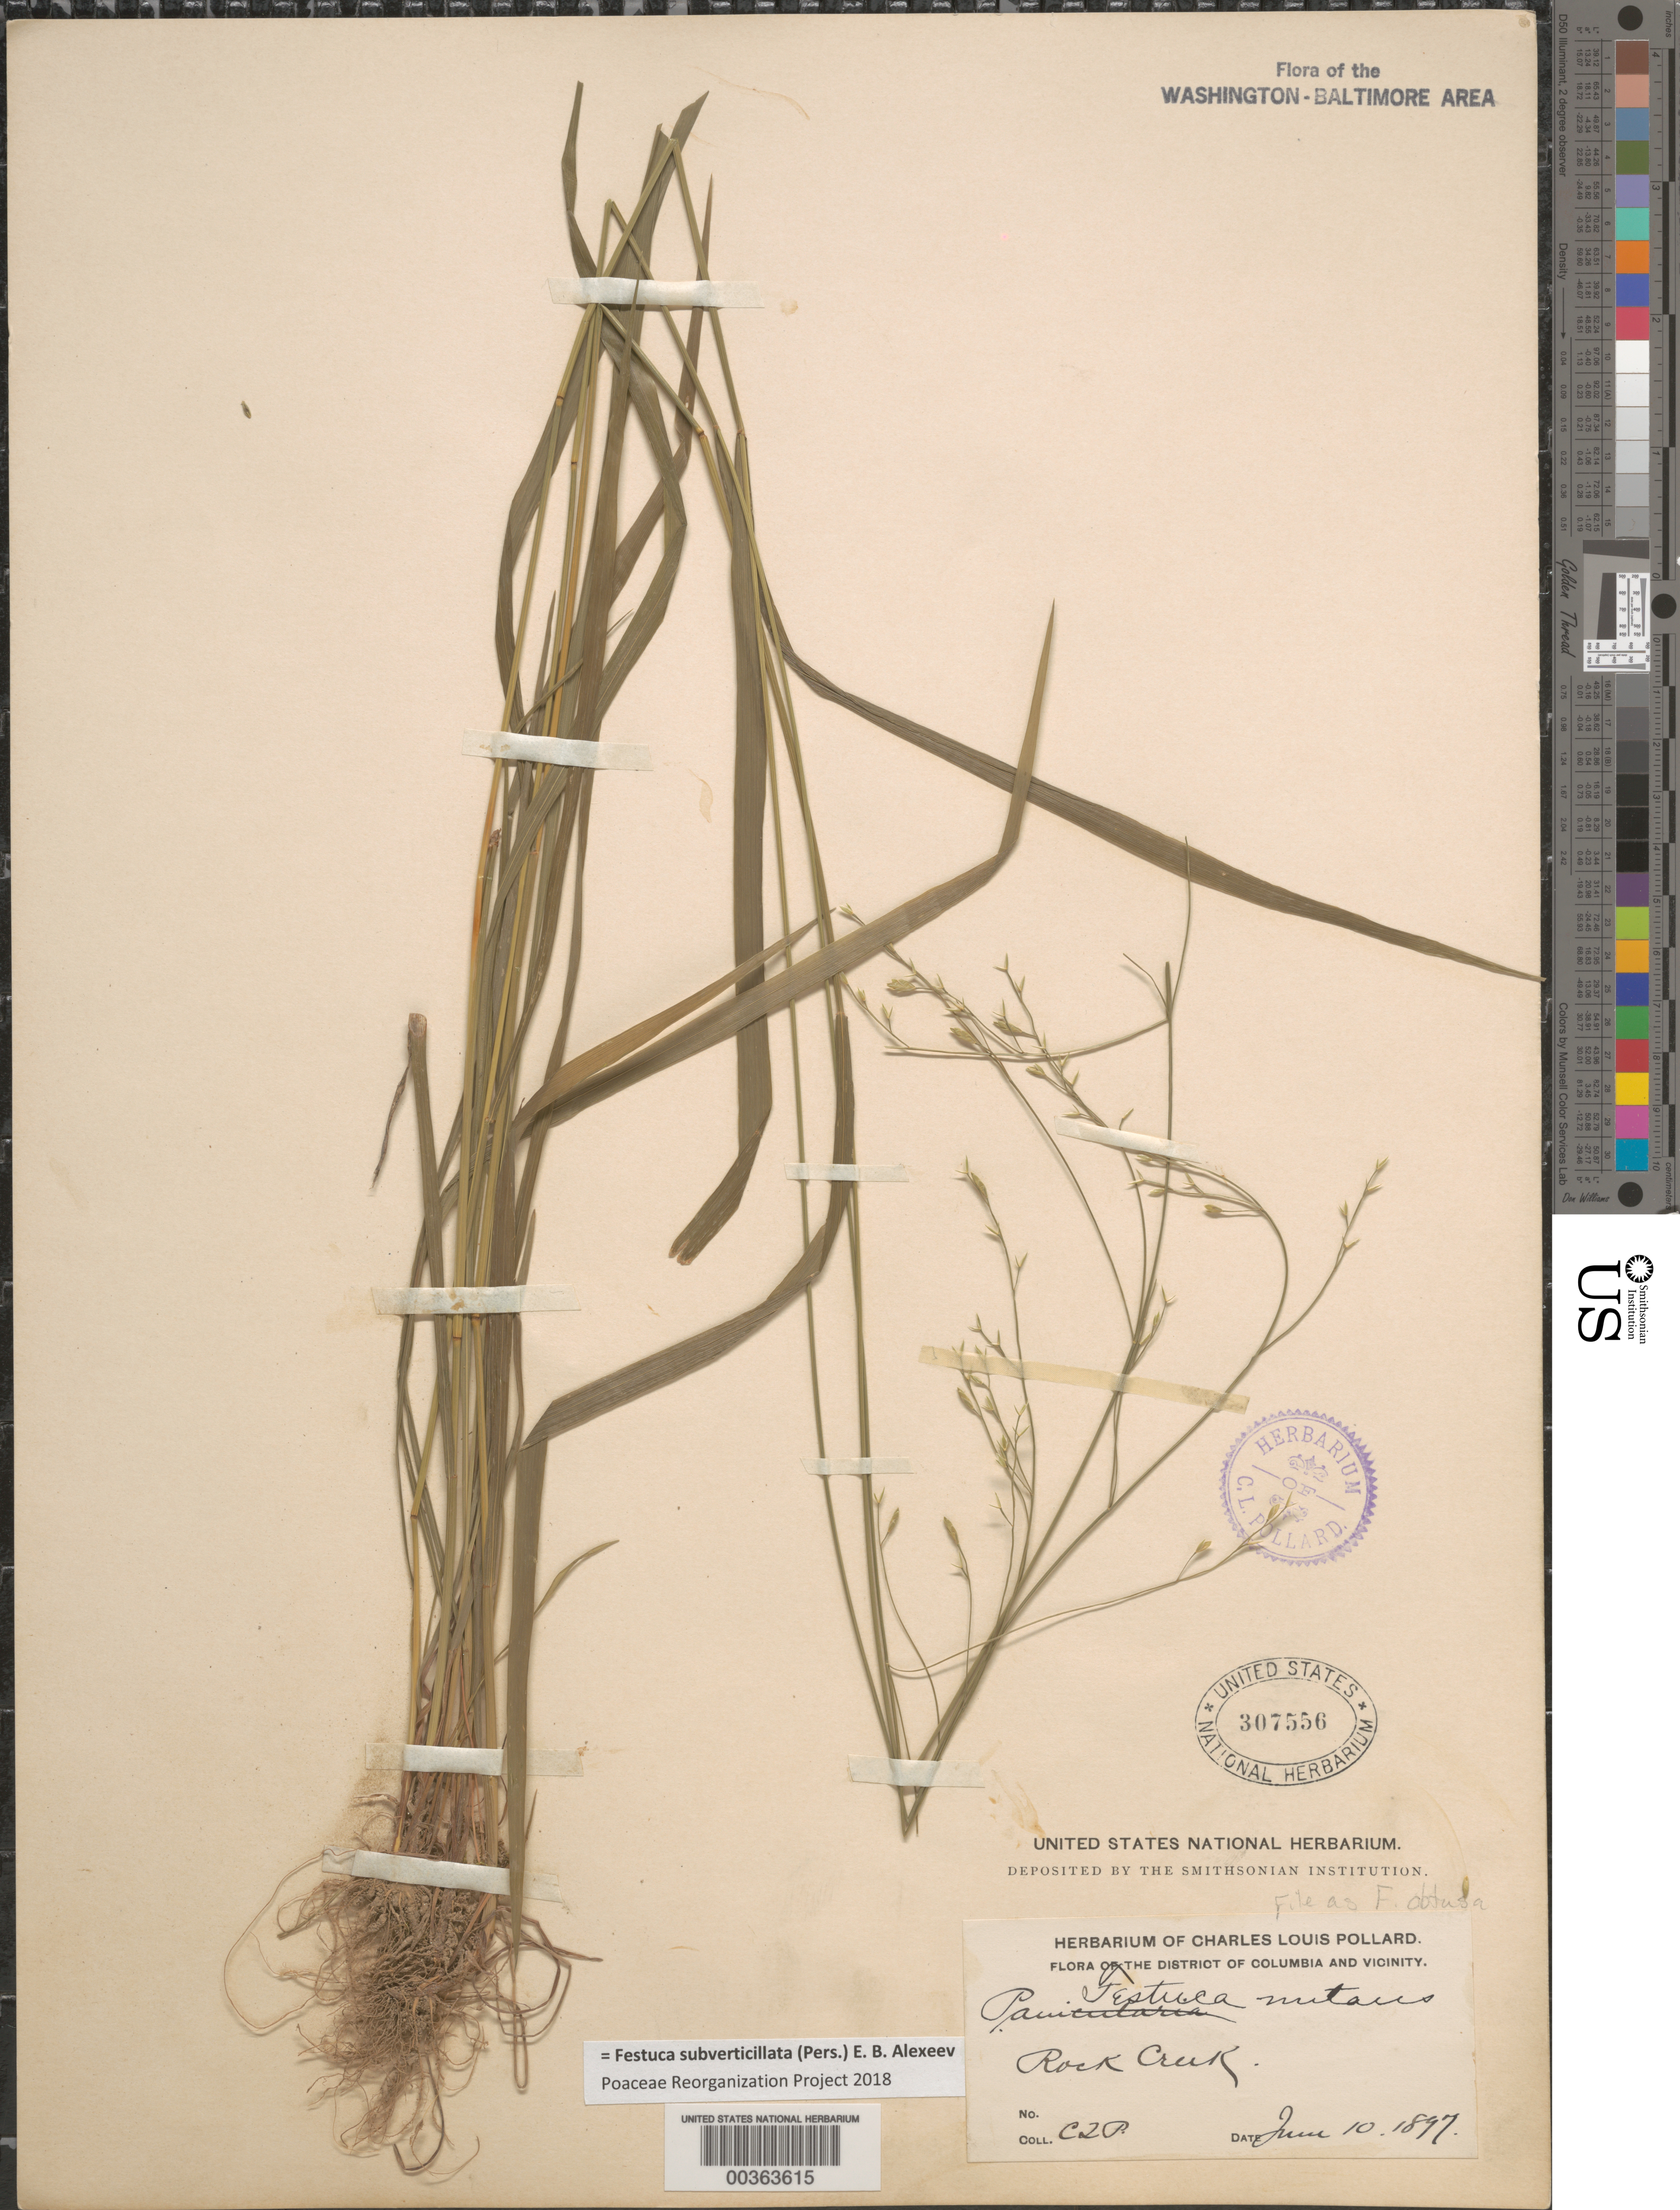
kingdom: Plantae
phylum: Tracheophyta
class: Liliopsida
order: Poales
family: Poaceae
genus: Festuca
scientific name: Festuca subverticillata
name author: (Pers.) E.B. Alexeev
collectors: C. L. Pollard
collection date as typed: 10 Jun 1897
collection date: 1897-06-10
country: United States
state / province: District of Columbia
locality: Rock Creek Rock Creek Park and Vicinity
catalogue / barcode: US 307556